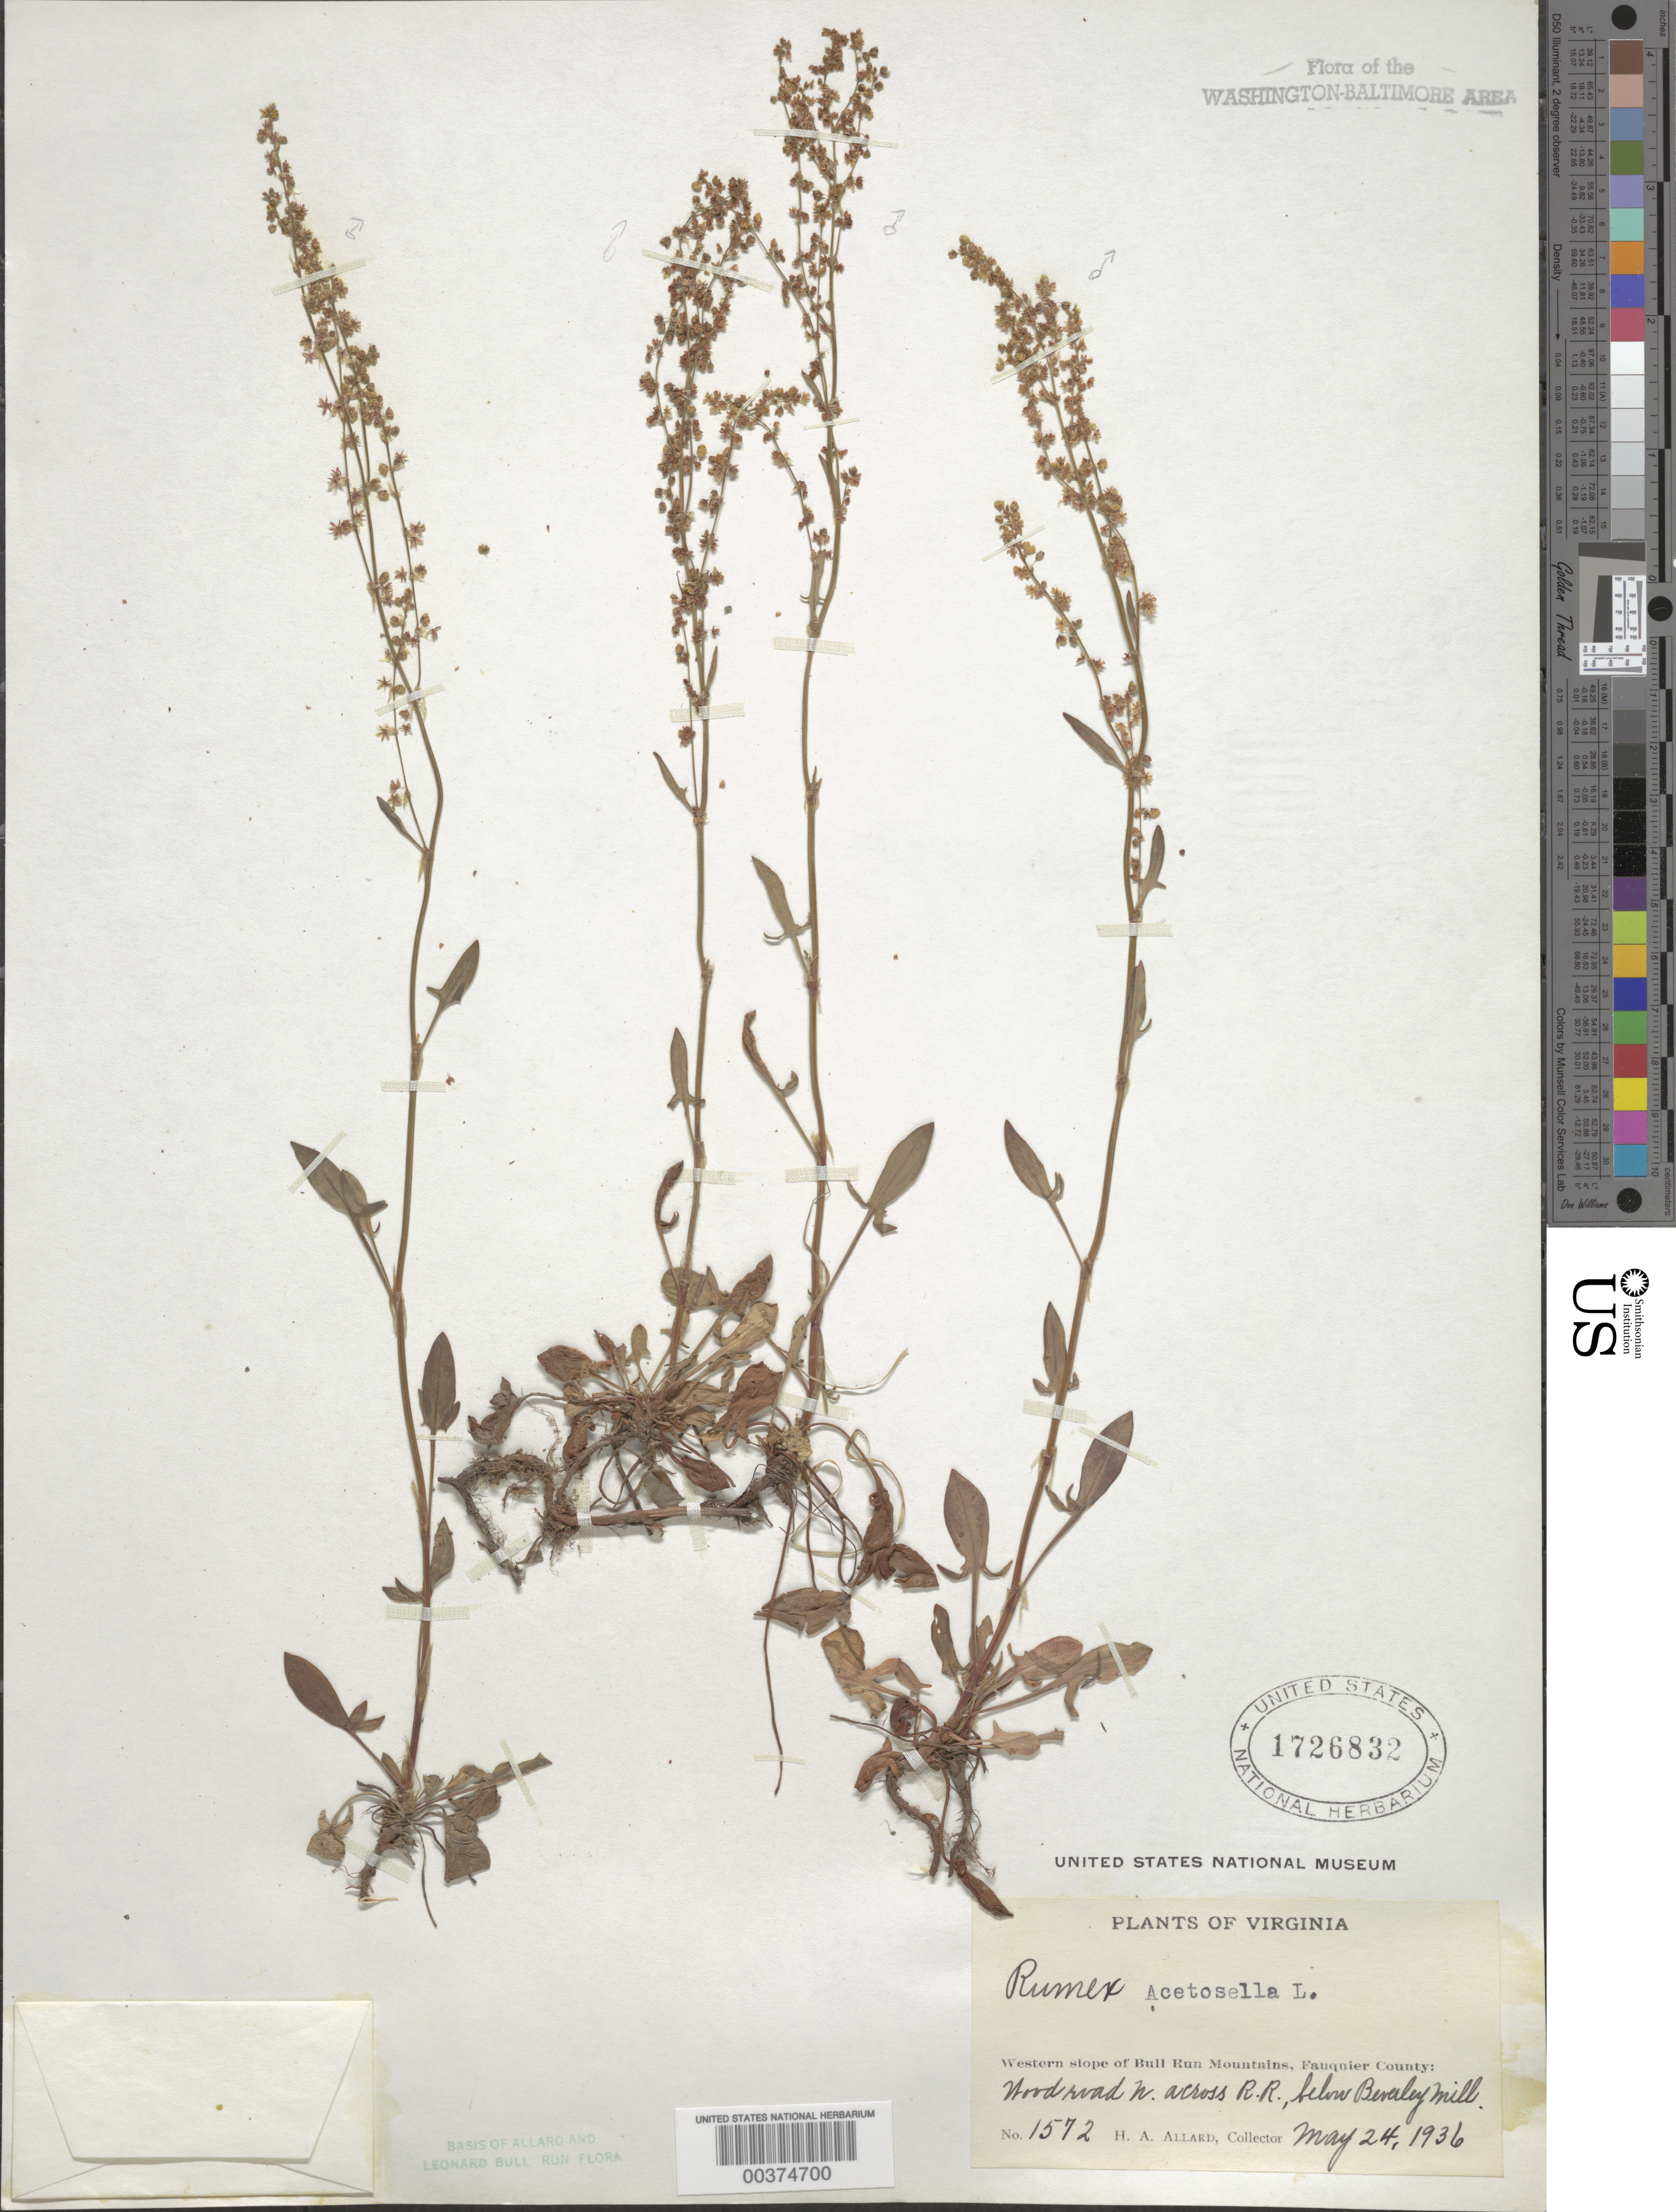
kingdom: Plantae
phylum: Tracheophyta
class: Magnoliopsida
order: Caryophyllales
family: Polygonaceae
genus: Rumex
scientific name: Rumex acetosella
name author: L.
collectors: H. A. Allard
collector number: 1572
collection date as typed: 24 May 1936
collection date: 1936-05-24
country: United States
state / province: Virginia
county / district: Fauquier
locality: Below Beverley Mill, across railroad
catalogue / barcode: US 1726832